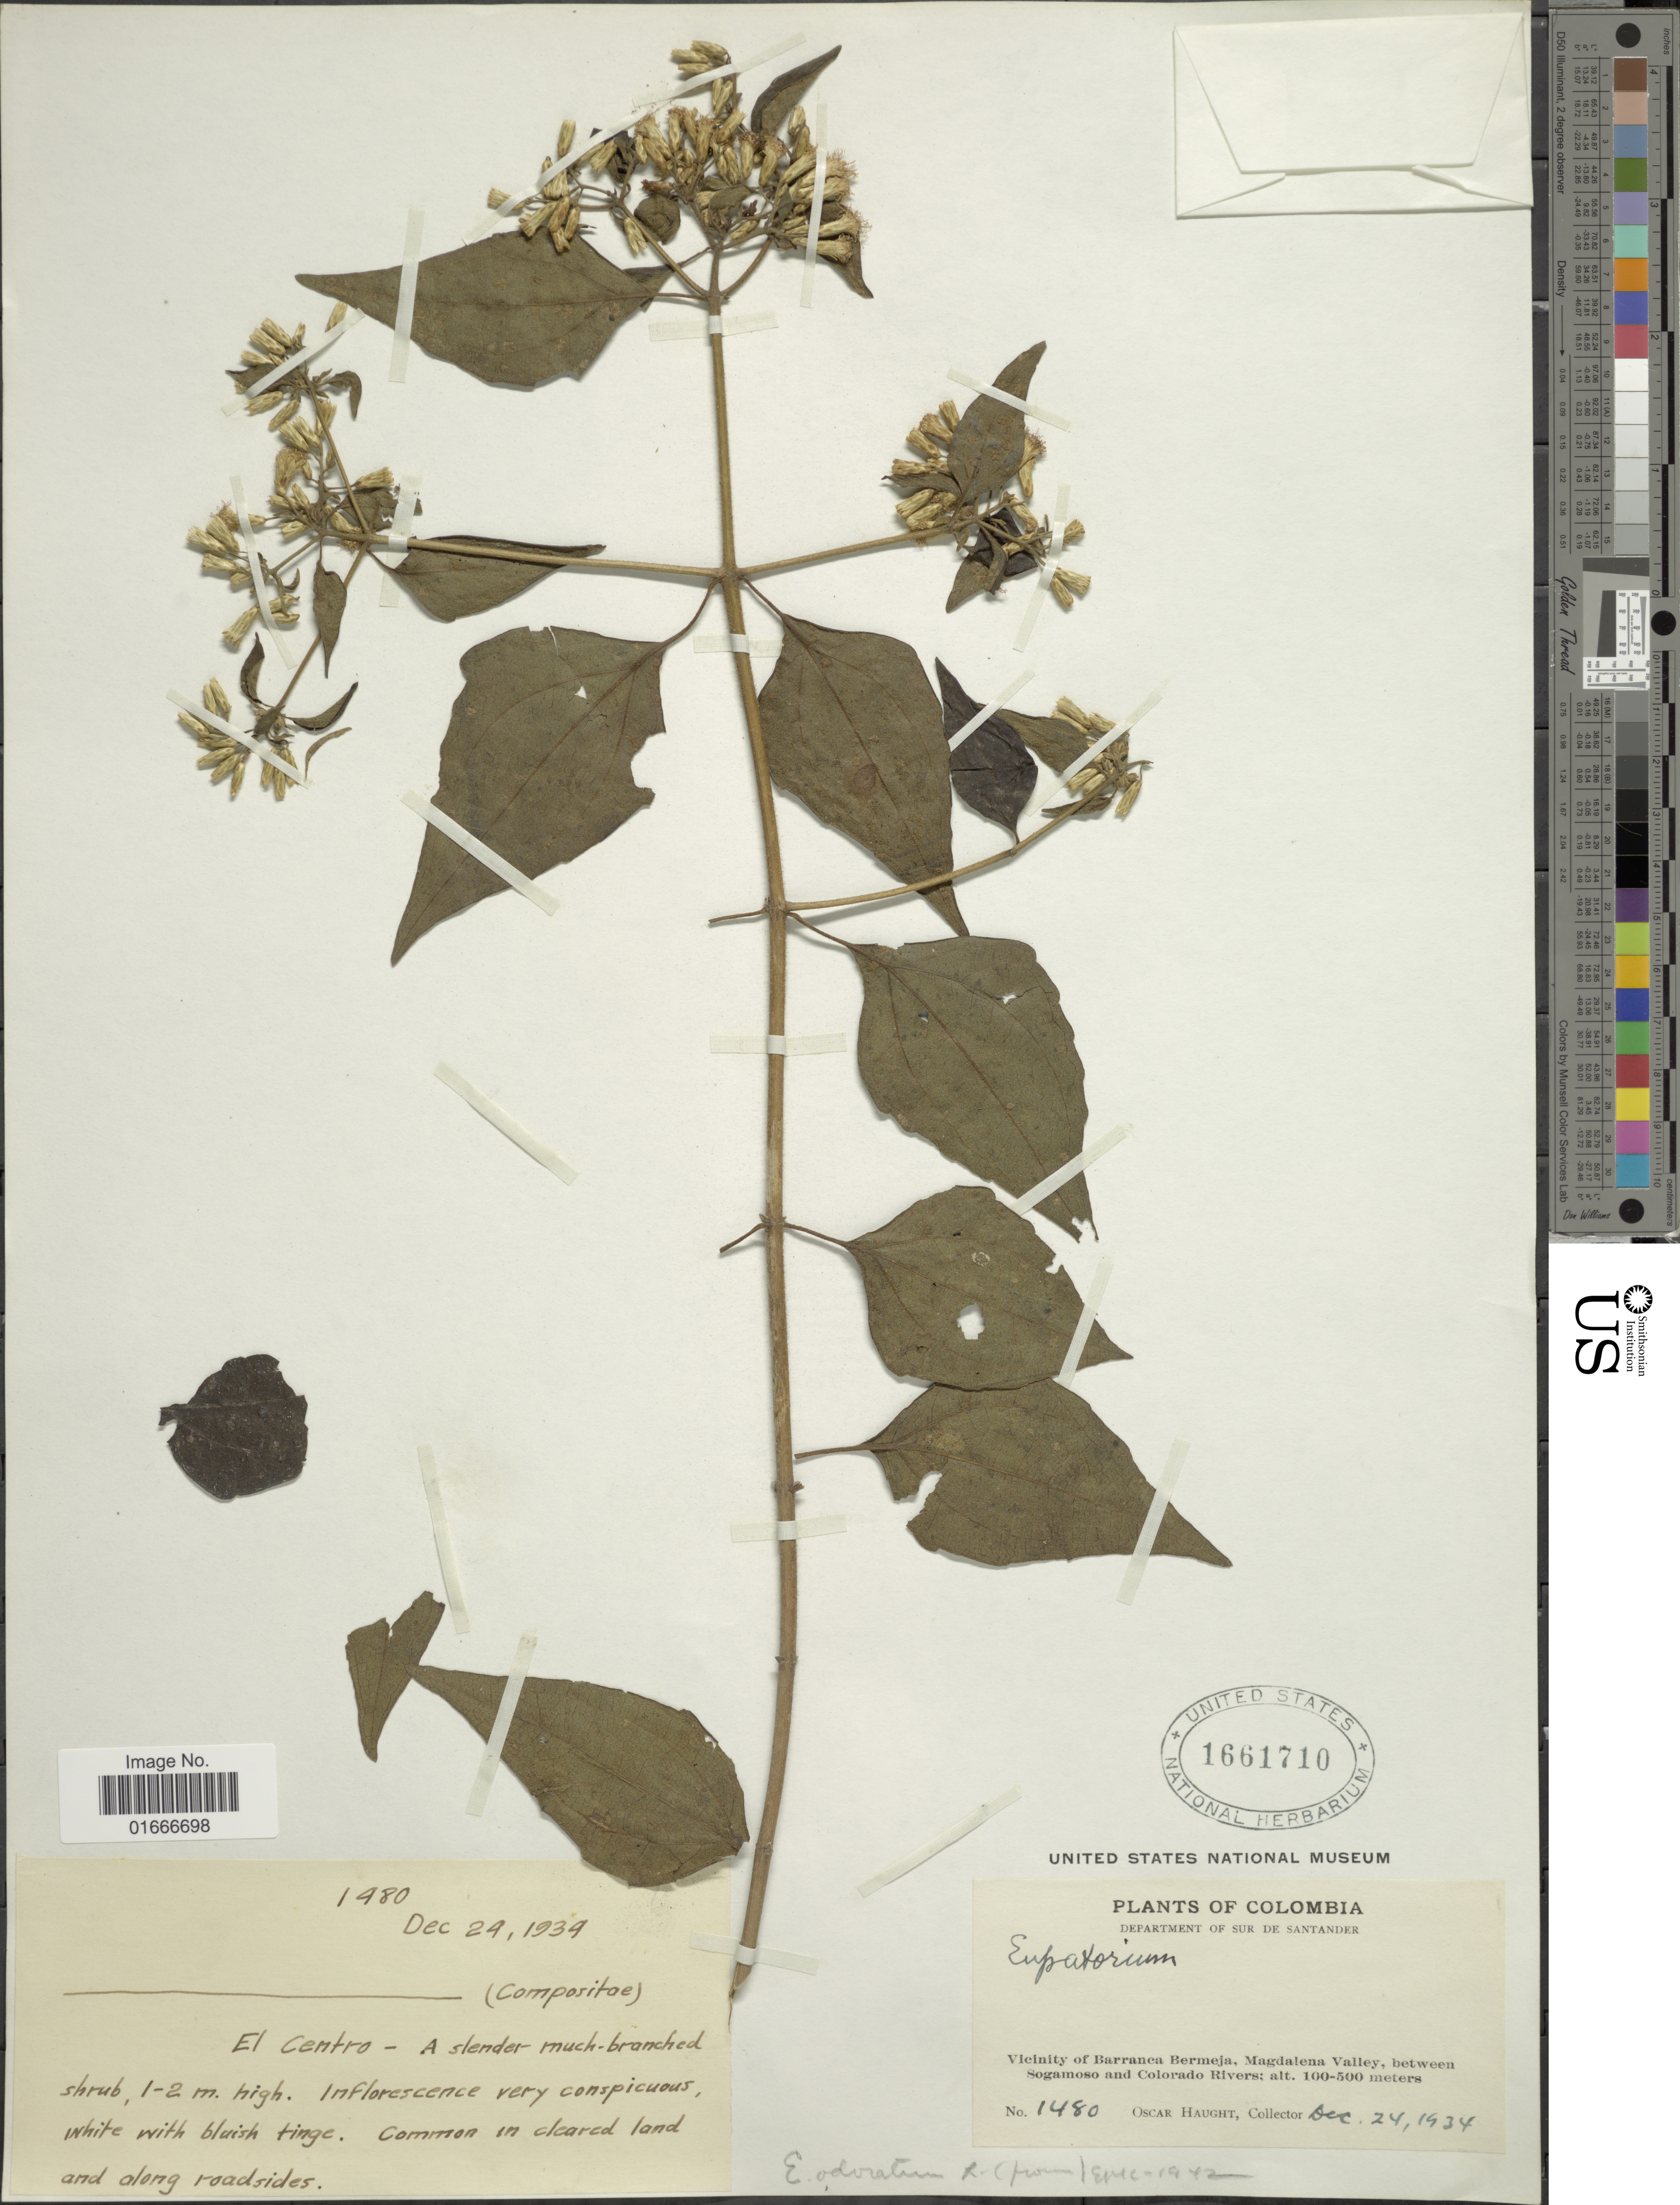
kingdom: Plantae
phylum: Tracheophyta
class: Magnoliopsida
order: Asterales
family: Asteraceae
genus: Chromolaena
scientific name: Chromolaena odorata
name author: (L.) R.M. King & H. Rob.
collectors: O. Haught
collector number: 1480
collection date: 1939-12-24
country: Colombia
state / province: Santander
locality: Department of Sur de Santander, Vicinity of Barranca Bermeja, Magdalena Valley, between Sogamoso and Colorado Rivers, El Centro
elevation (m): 100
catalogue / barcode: US 1661710